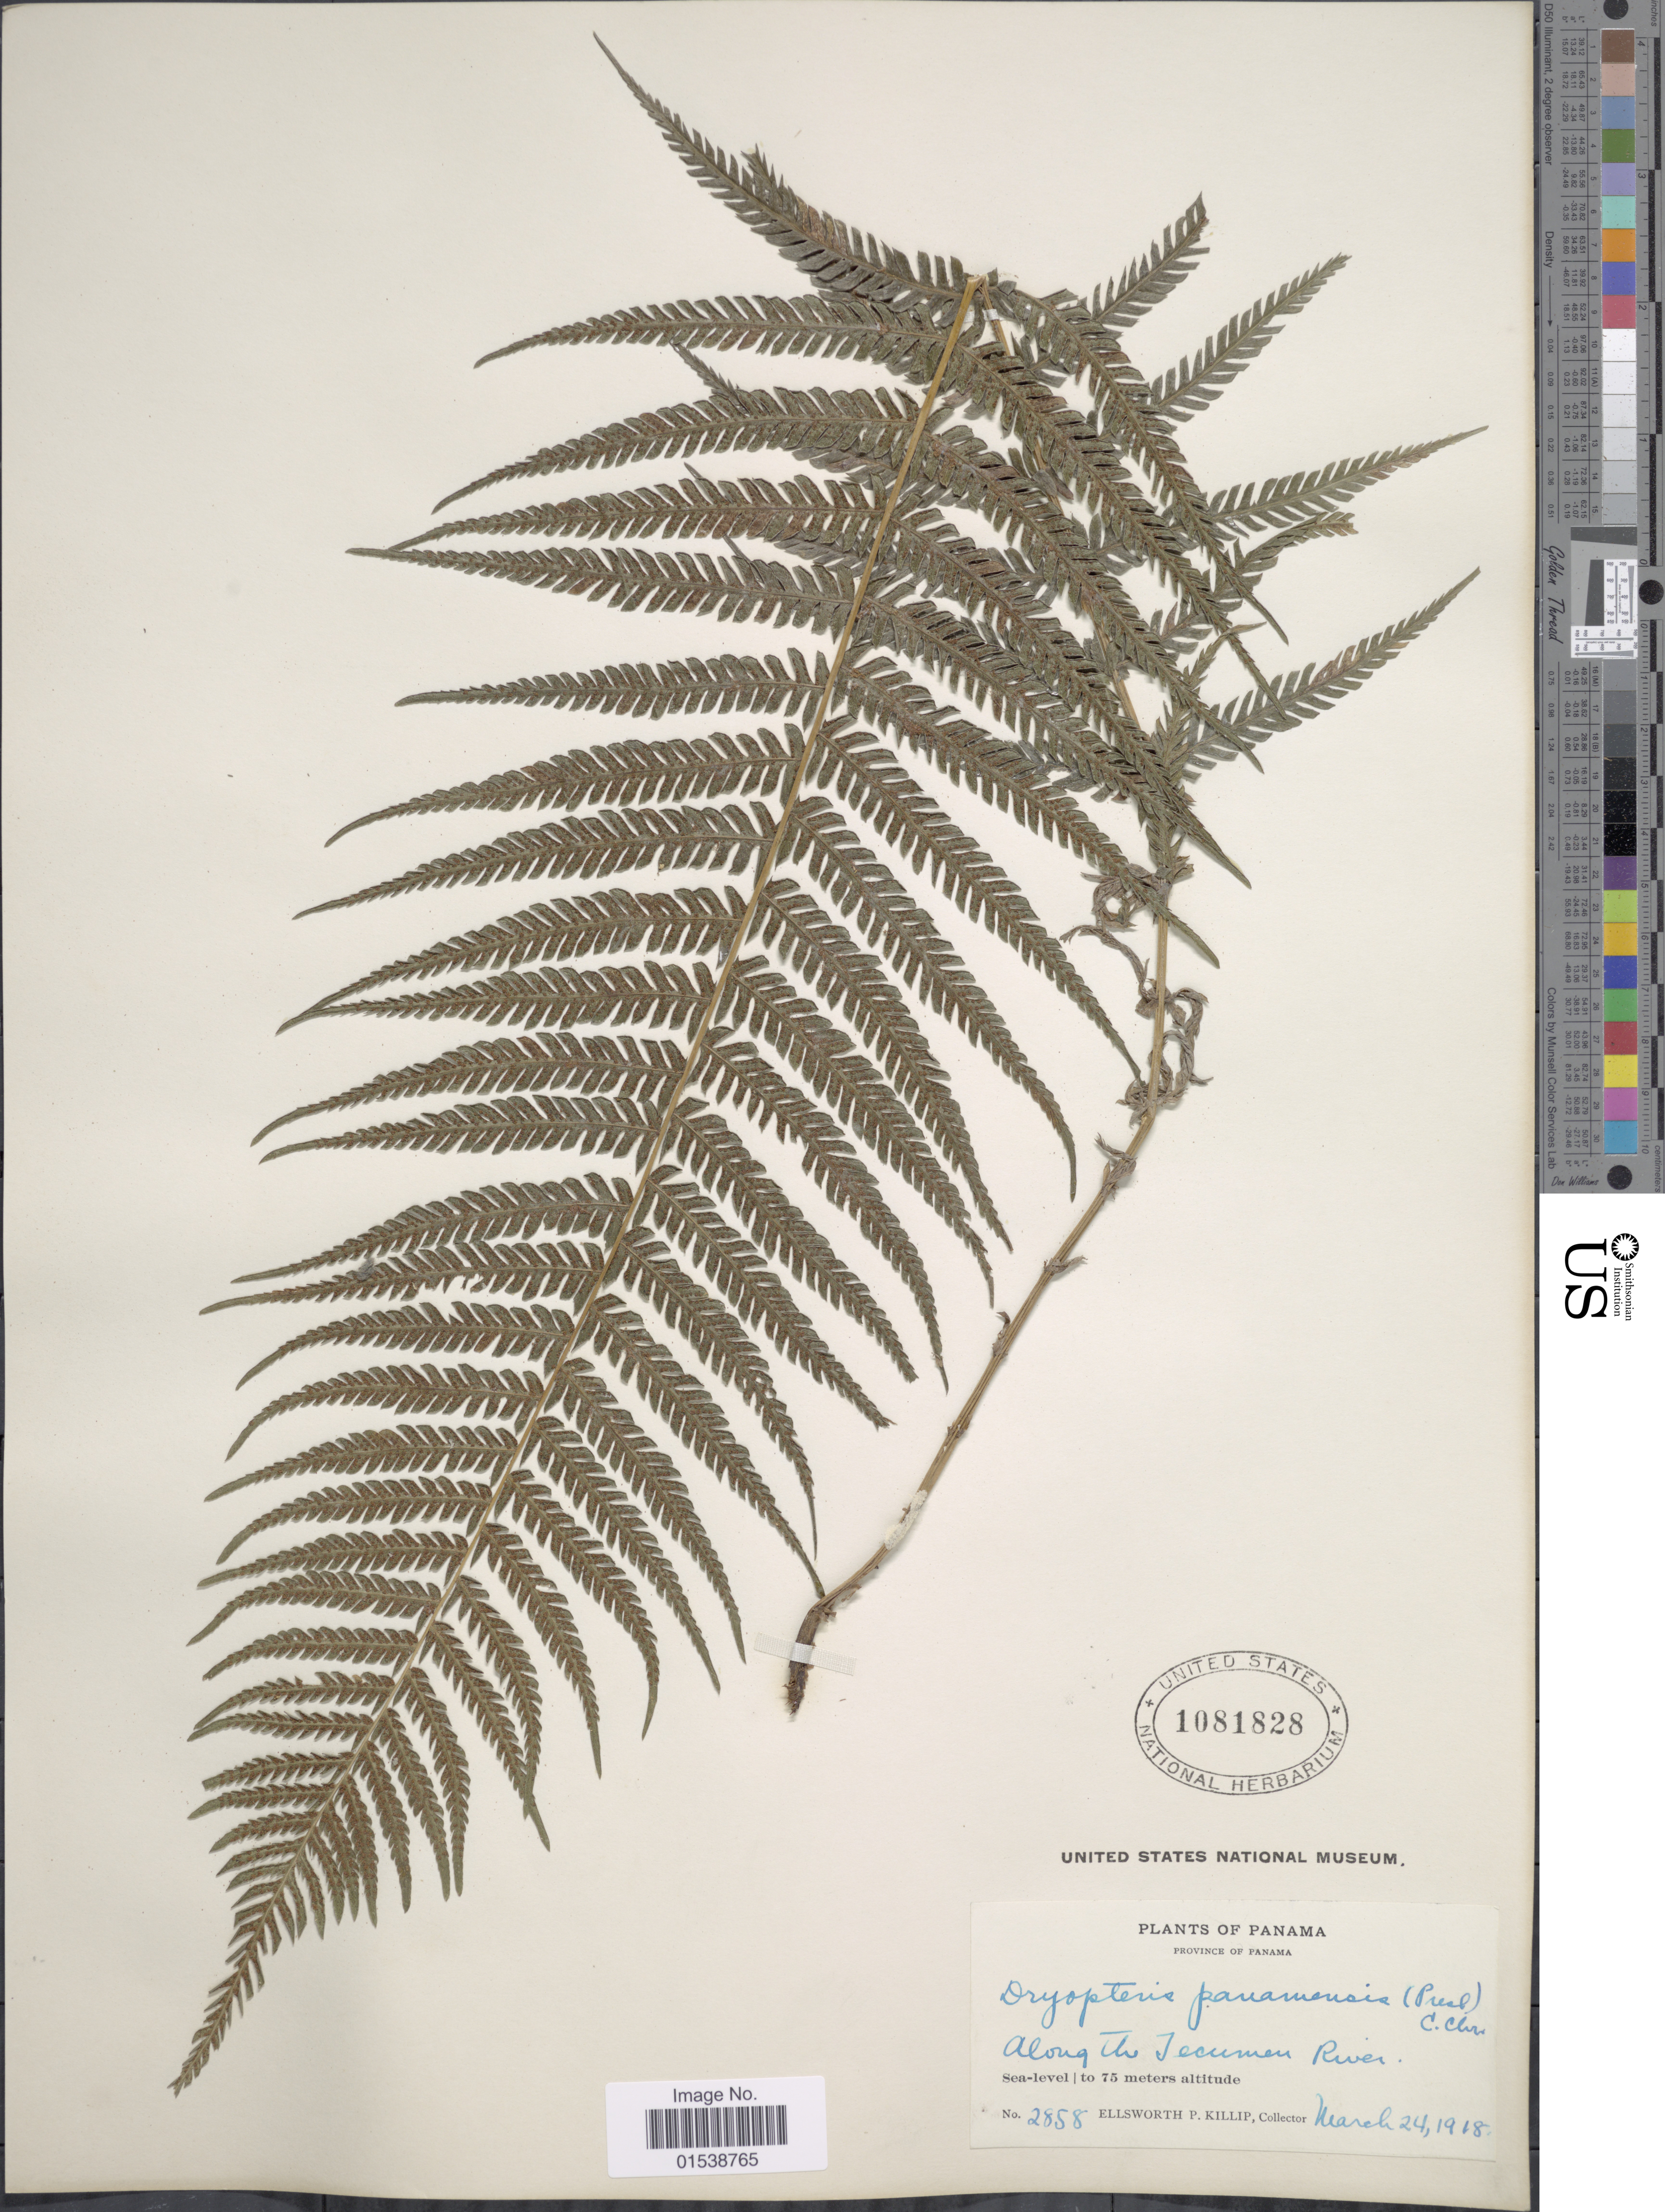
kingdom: Plantae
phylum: Tracheophyta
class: Polypodiopsida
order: Polypodiales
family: Thelypteridaceae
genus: Amauropelta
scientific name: Amauropelta resinifera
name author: (Desv.) Pic. Serm.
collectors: E. P. Killip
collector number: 2858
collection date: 1918-03-24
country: Panama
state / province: Panamá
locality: along the Tecumen River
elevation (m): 75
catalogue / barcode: US 1081828